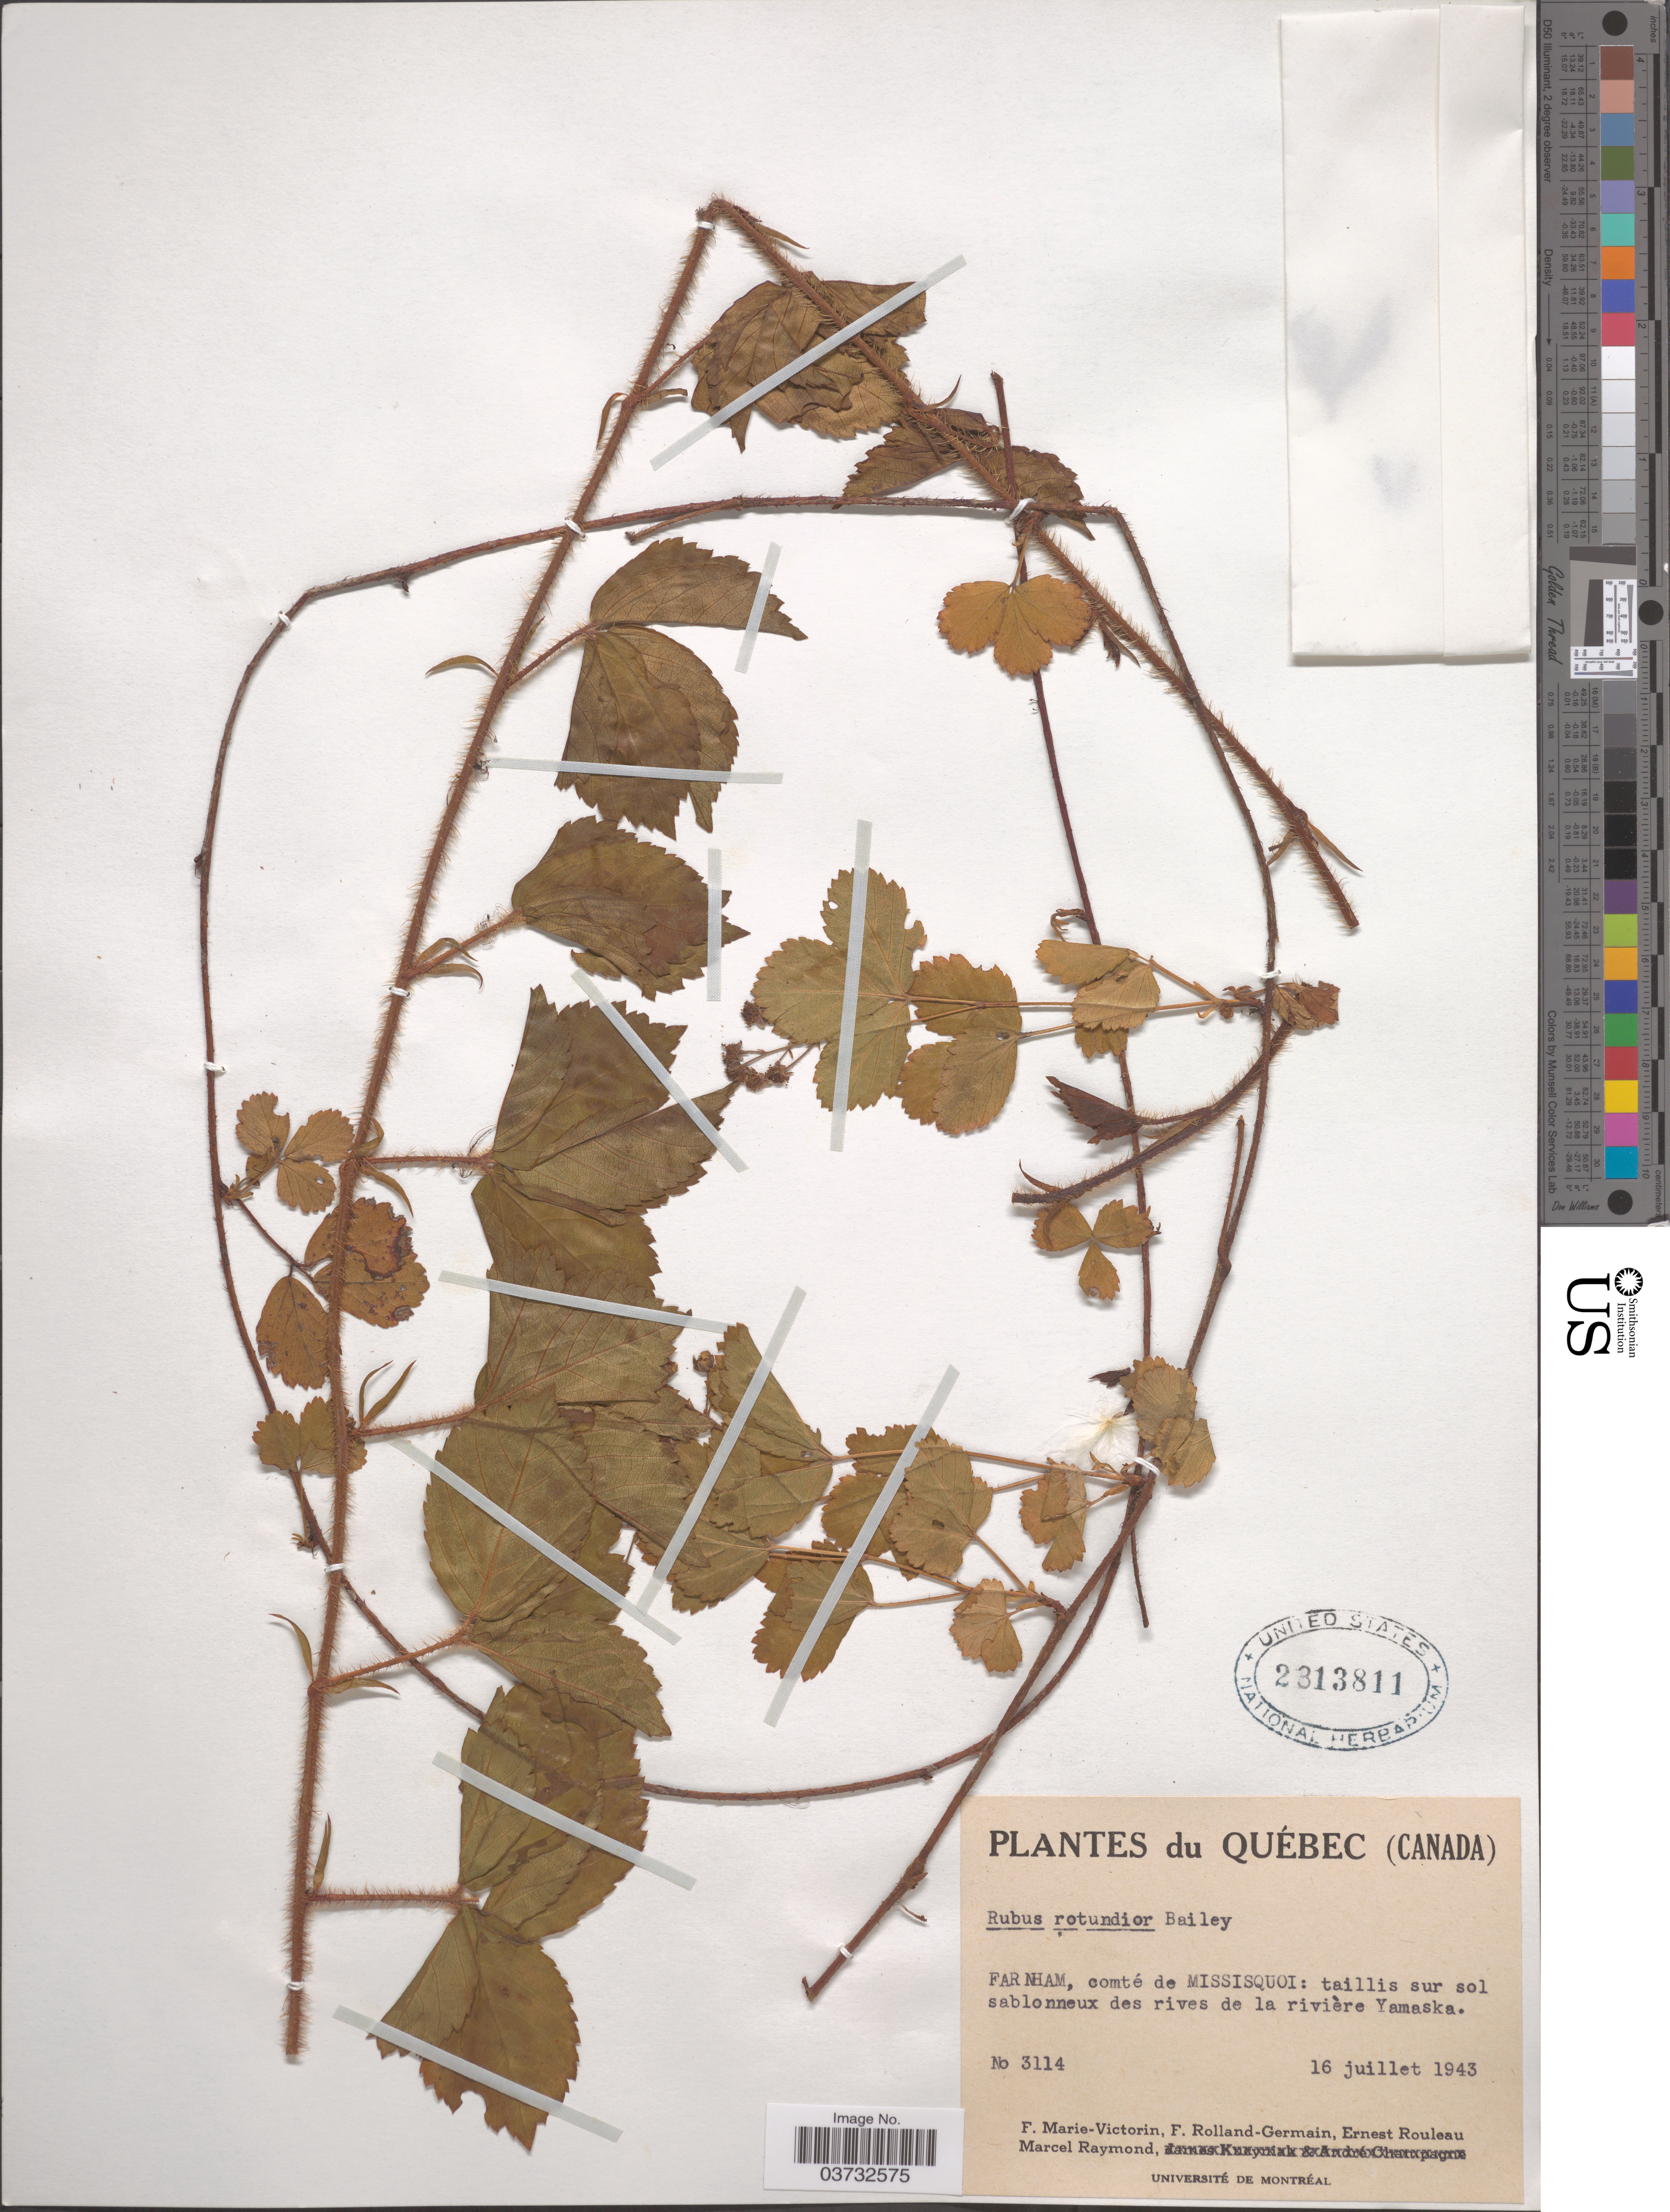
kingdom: Plantae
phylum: Tracheophyta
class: Magnoliopsida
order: Rosales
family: Rosaceae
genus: Rubus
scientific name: Rubus sp.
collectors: F. Marie-Victorin, Rolland-Germain, J. Rouleau & M. Raymond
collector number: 3114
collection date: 1943-07-16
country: Canada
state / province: Quebec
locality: Québec. Farnham, comté de Missisquoi: taillis sur sol sablonneux des rives de la rivière Yamaska.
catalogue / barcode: US 2313811